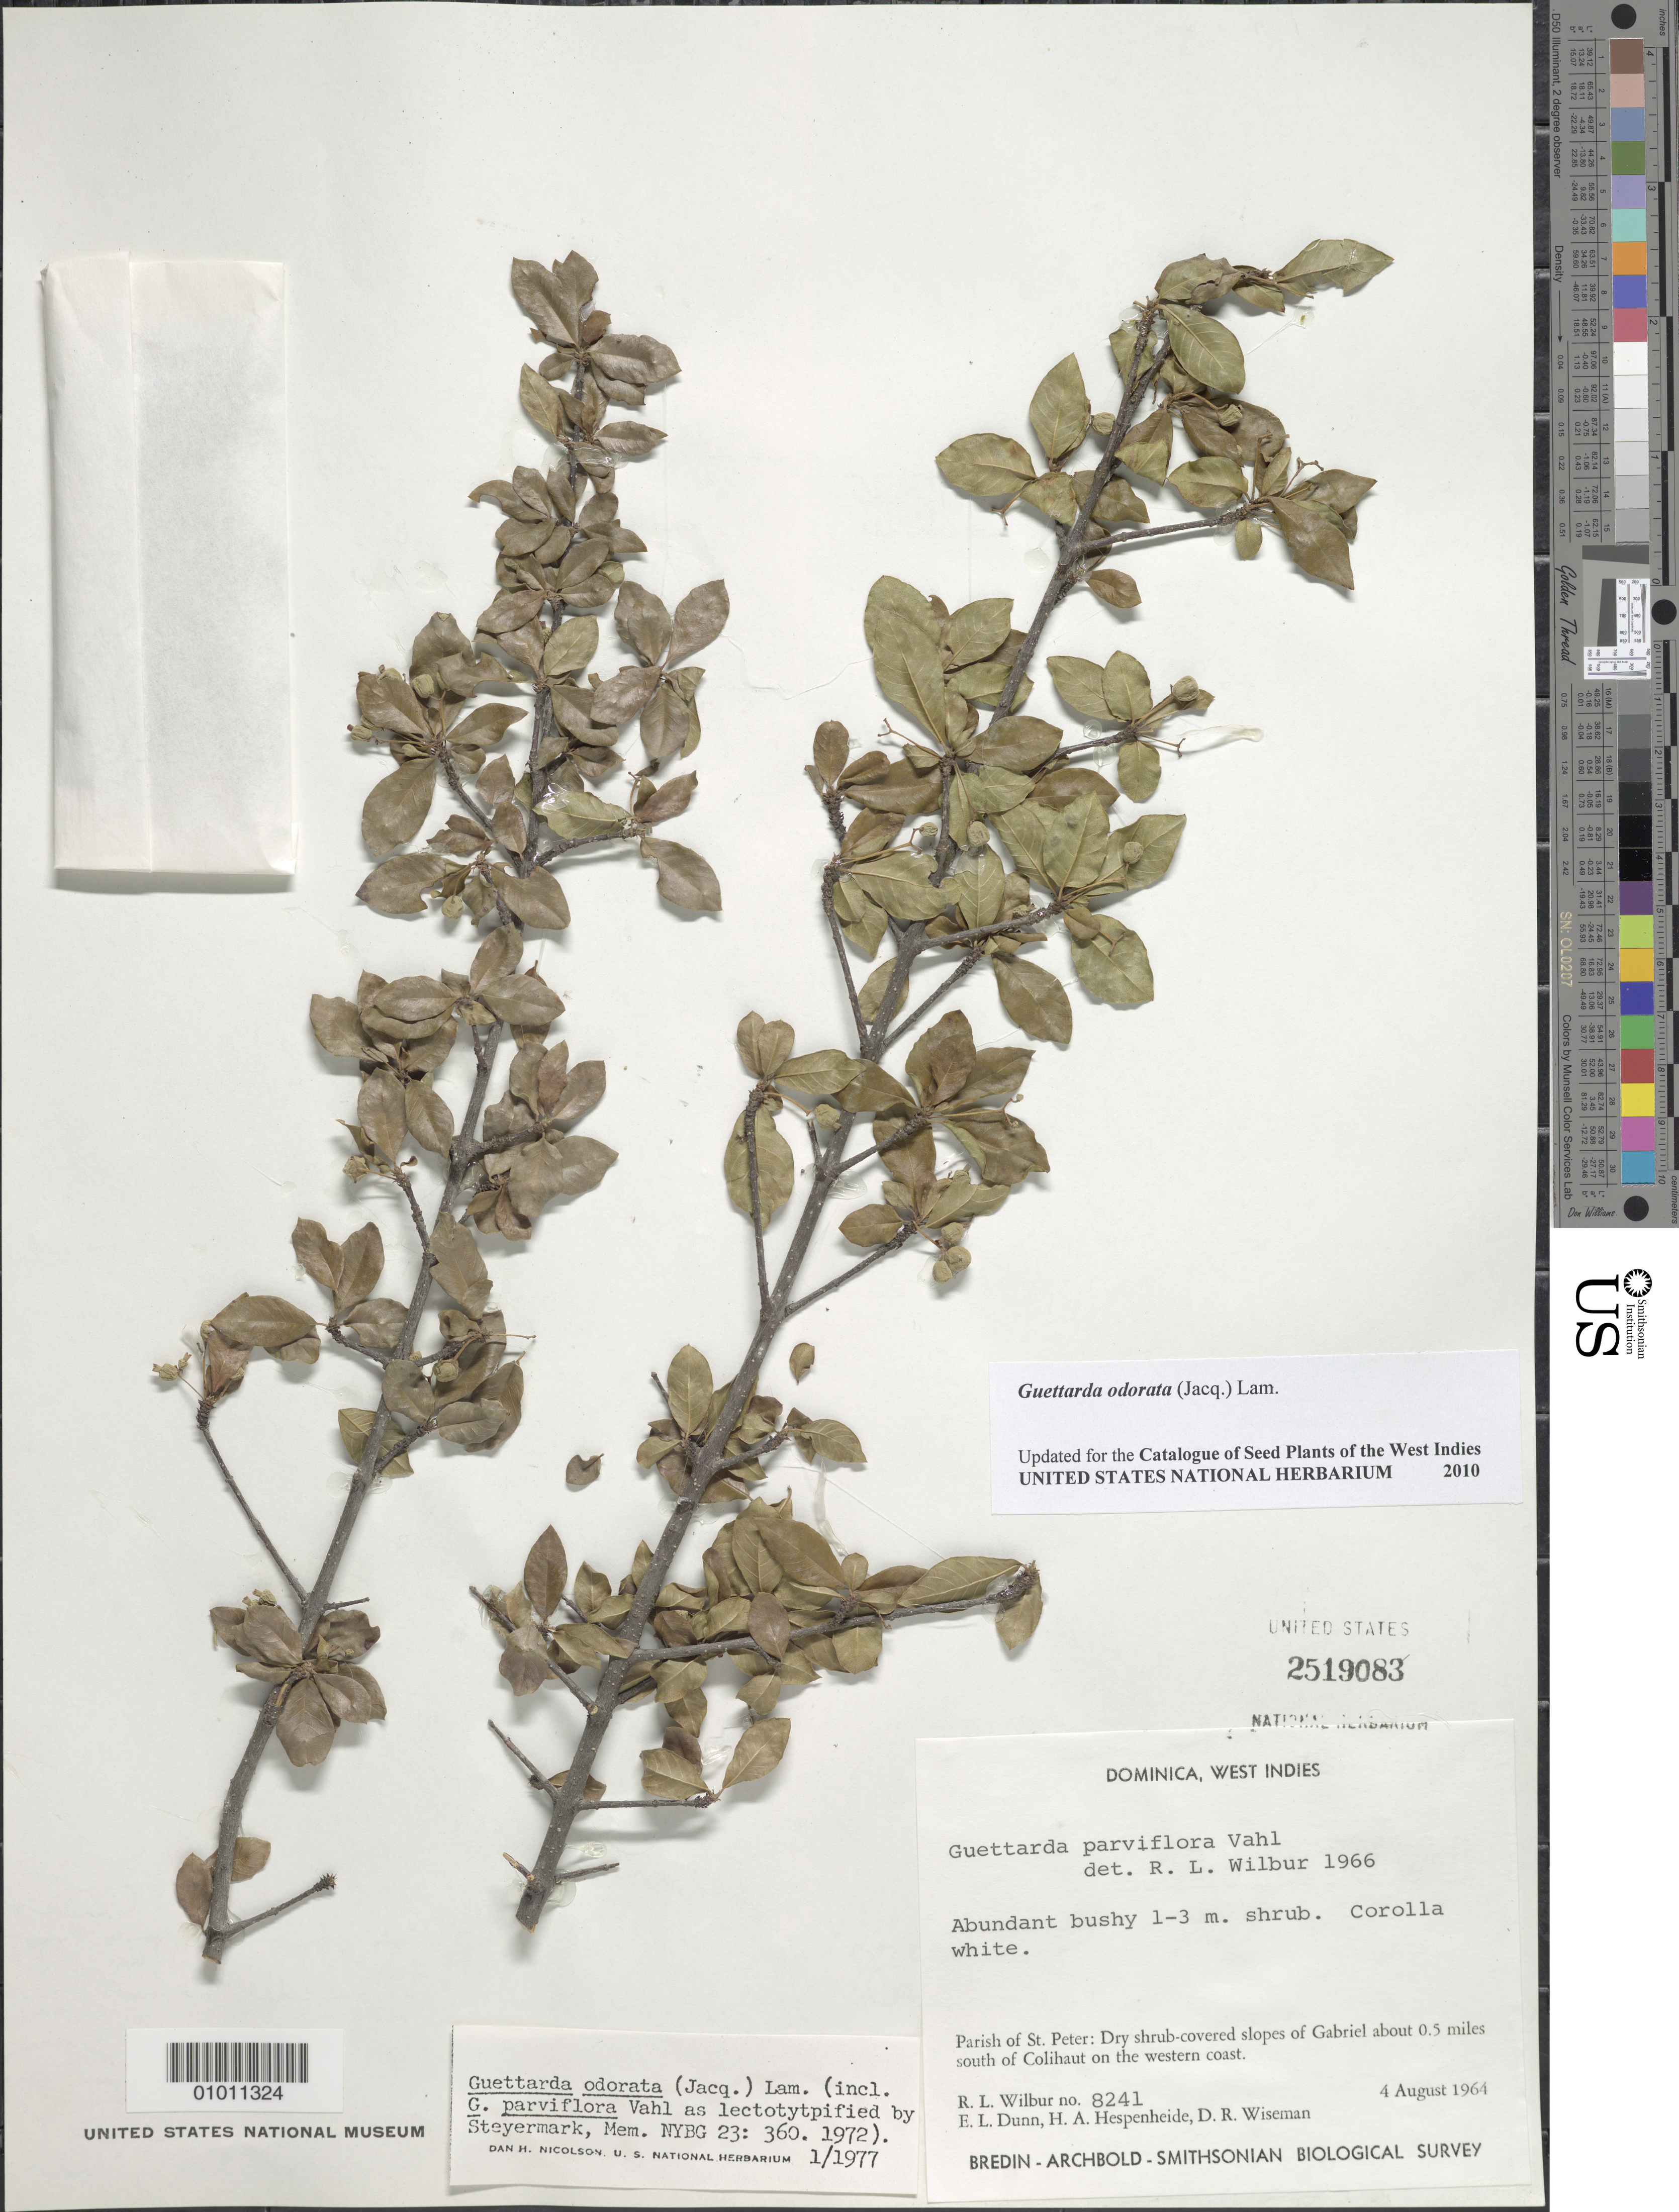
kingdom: Plantae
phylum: Tracheophyta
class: Magnoliopsida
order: Gentianales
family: Rubiaceae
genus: Guettarda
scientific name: Guettarda odorata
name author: (Jacq.) Lam.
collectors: R. L. Wilbur, E. Dunn, H. A. Hespenheide & D. R. Wiseman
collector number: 8241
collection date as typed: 04 Aug 1964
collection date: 1964-08-04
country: Dominica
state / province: St. Peter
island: Dominica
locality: Gabriel, about 0.5 mile south of Colihaut on the western coast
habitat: Dry shrub-covered slopes and ravine bottom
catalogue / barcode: US 2519083